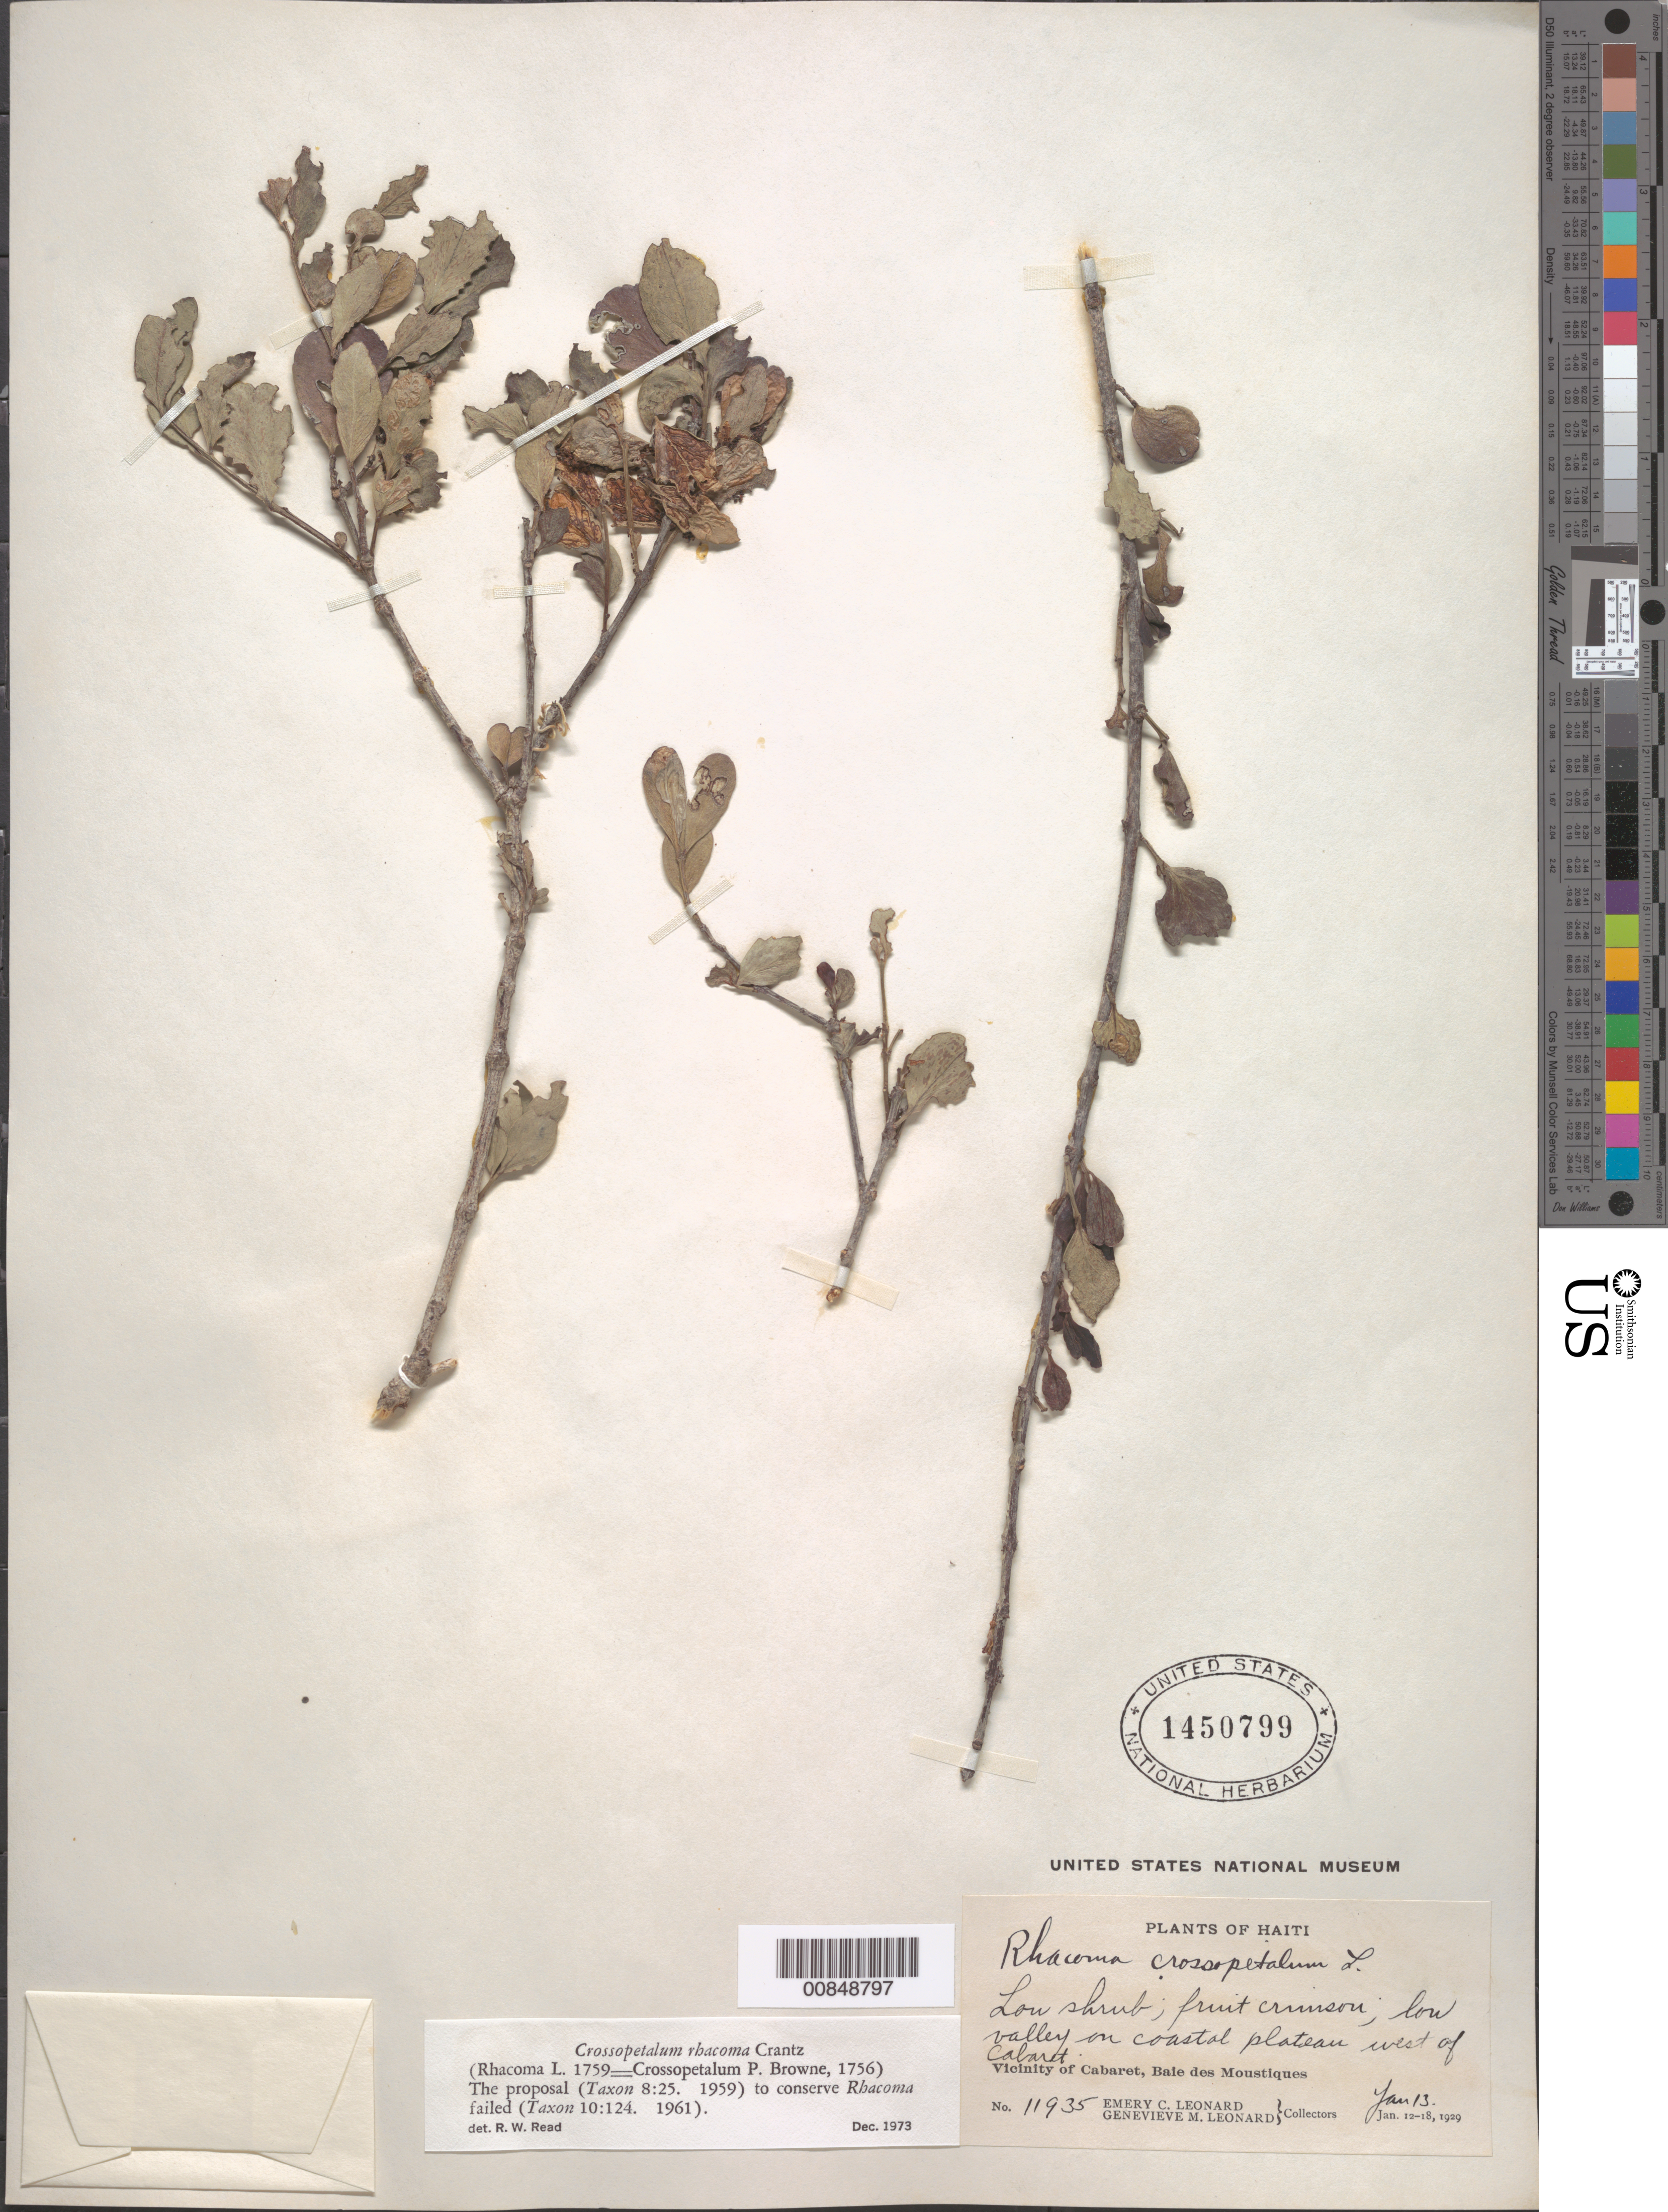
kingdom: Plantae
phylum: Tracheophyta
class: Magnoliopsida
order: Celastrales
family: Celastraceae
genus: Crossopetalum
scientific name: Crossopetalum rhacoma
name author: Crantz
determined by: Read, Robert W., (US), NMNH (UNITED STATES)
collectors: E. C. Leonard & G. M. Leonard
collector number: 11935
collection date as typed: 13 Jan 1929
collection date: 1929-01-13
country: Haiti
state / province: Nord-Ouest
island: Hispaniola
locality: Vicinity of Cabaret, Baie des Moustiques, W of city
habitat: Low valley on coastal plateau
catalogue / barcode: US 1450799